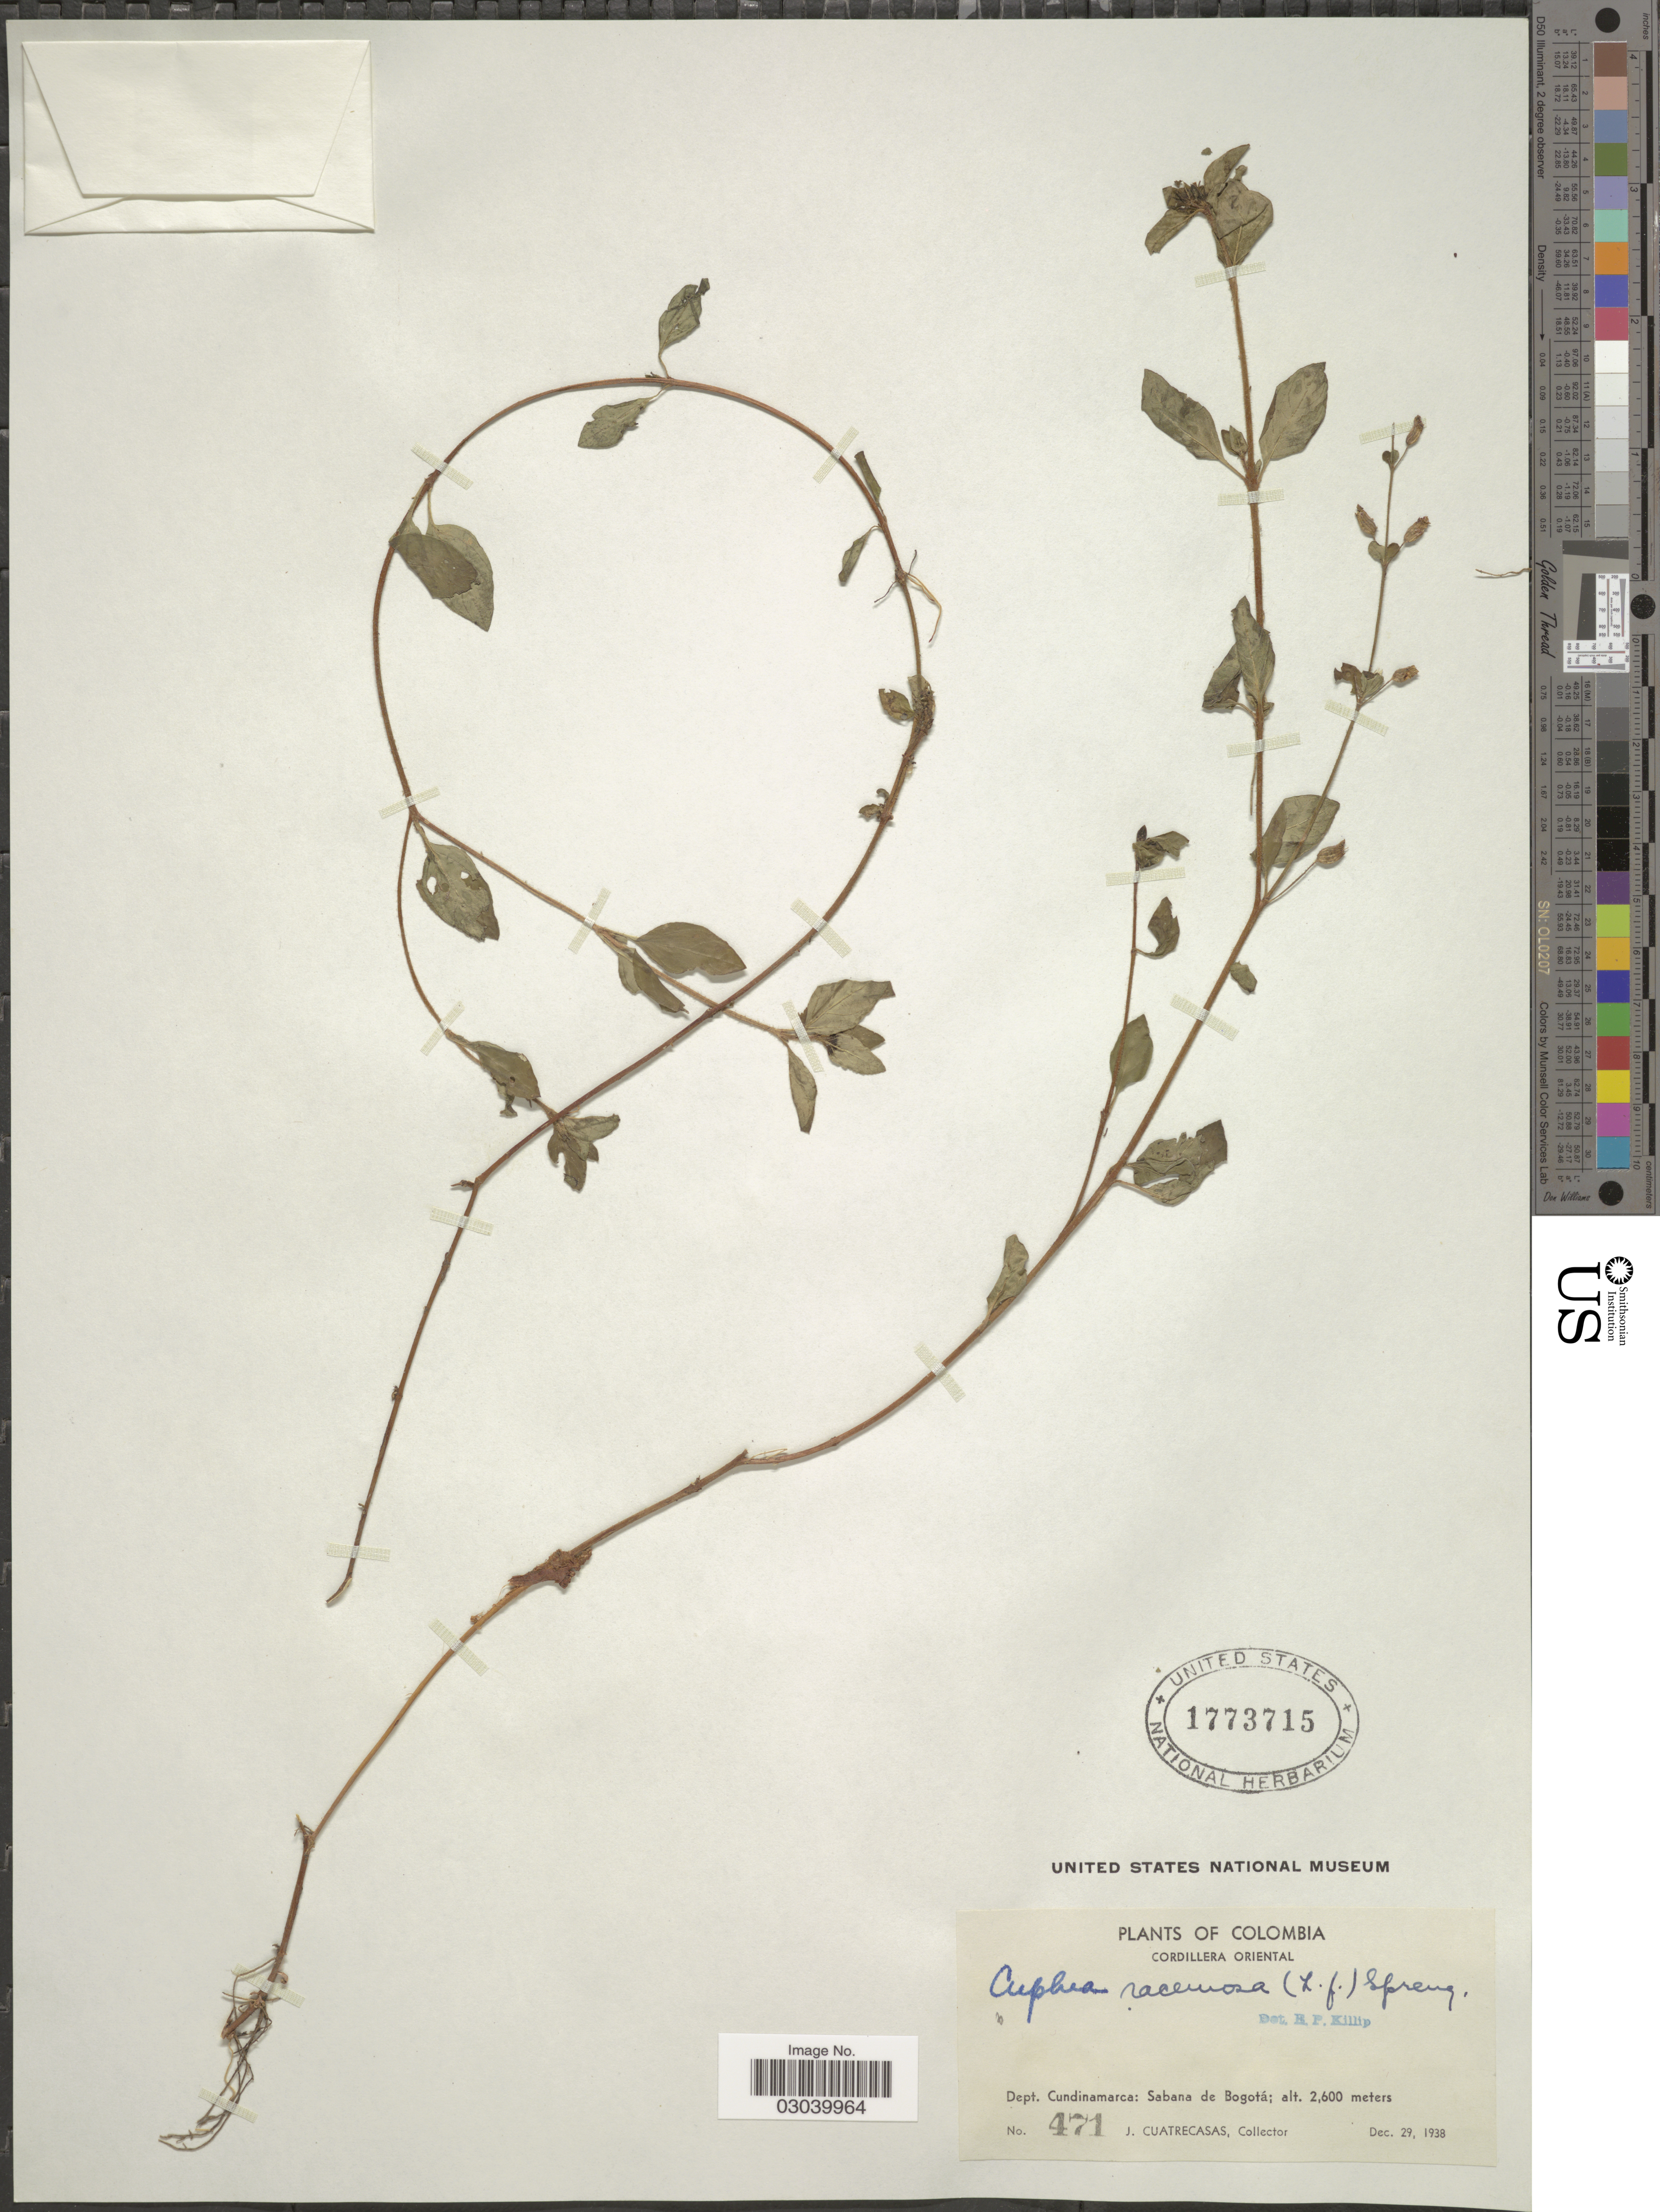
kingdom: Plantae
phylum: Tracheophyta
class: Magnoliopsida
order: Myrtales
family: Lythraceae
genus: Cuphea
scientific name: Cuphea racemosa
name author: (L. f.) Spreng.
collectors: J. Cuatrecasas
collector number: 471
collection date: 1938-12-29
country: Colombia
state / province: Cundinamarca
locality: Cordillera Oriental, Dept. Cundinamarca: Sabana de Bogotá.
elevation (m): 2600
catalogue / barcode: US 1773715